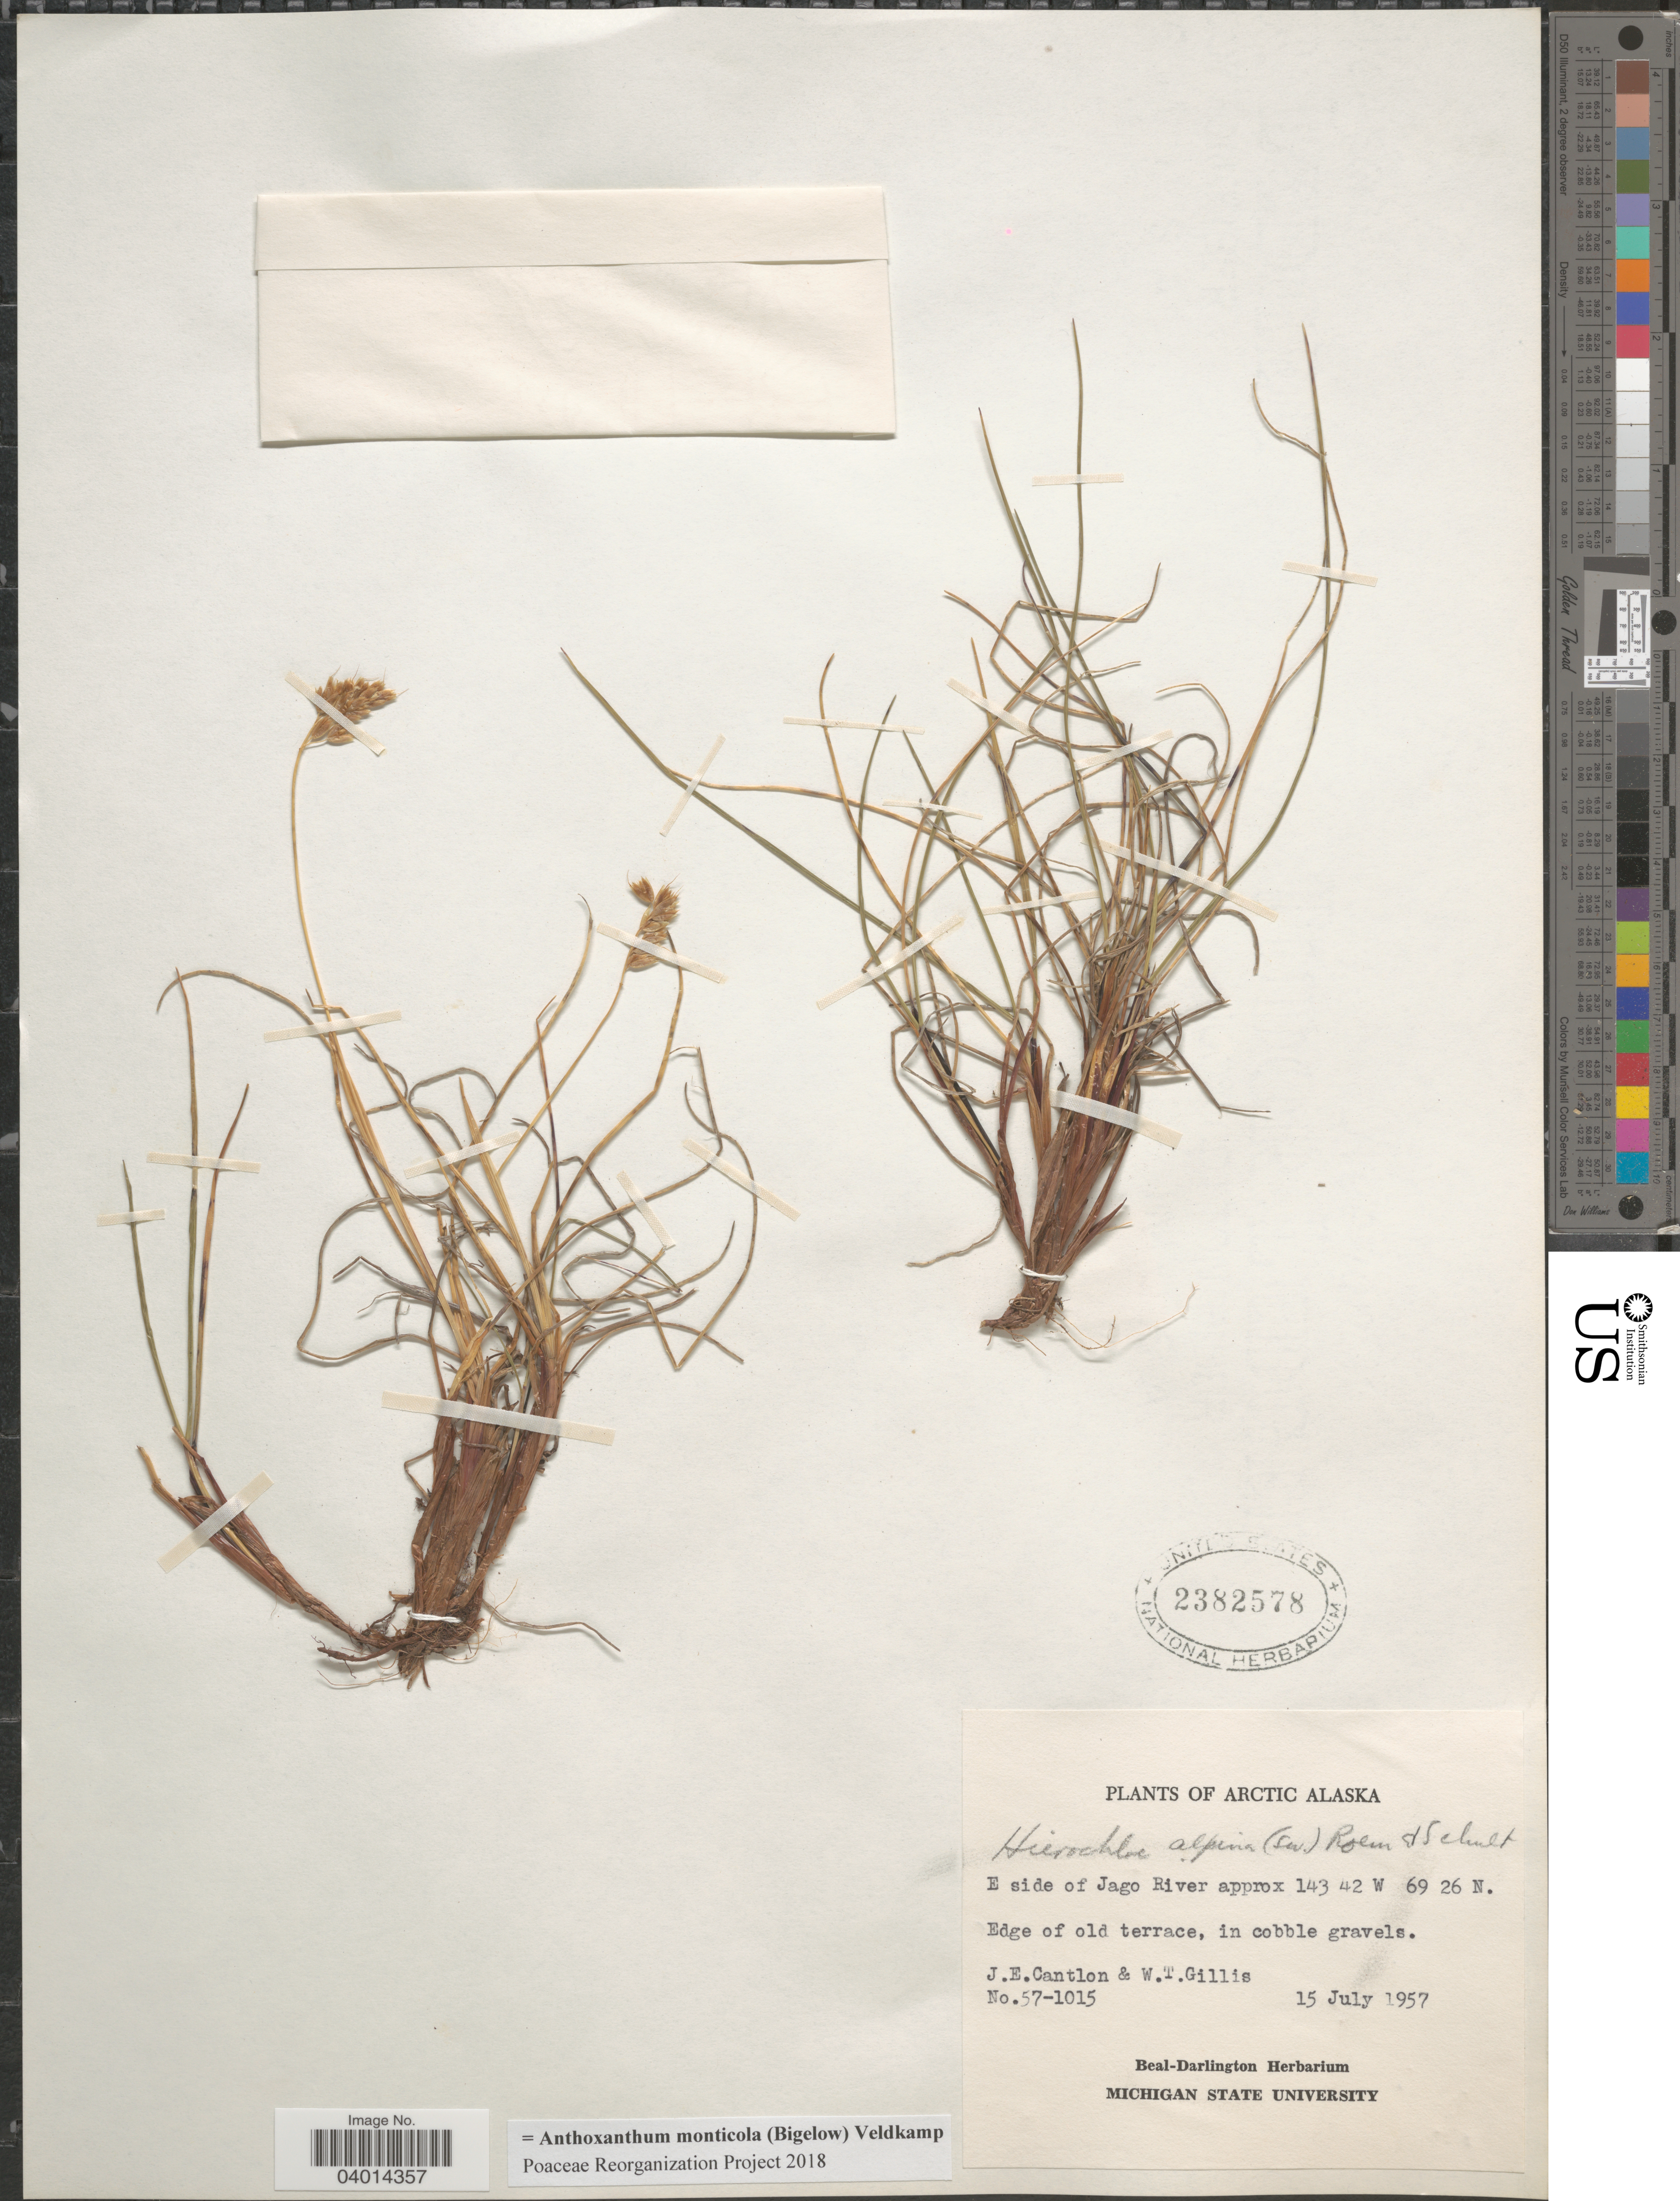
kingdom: Plantae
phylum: Tracheophyta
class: Liliopsida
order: Poales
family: Poaceae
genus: Anthoxanthum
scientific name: Anthoxanthum monticola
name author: (Bigelow) Veldkamp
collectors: J. Cantlon & W. T. Gillis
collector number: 57-1015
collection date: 1957-07-15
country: United States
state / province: Alaska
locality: Arctic Alaska. E side of Jago River. Edge of old terrace, in cobble gravels.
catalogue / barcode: US 2382578